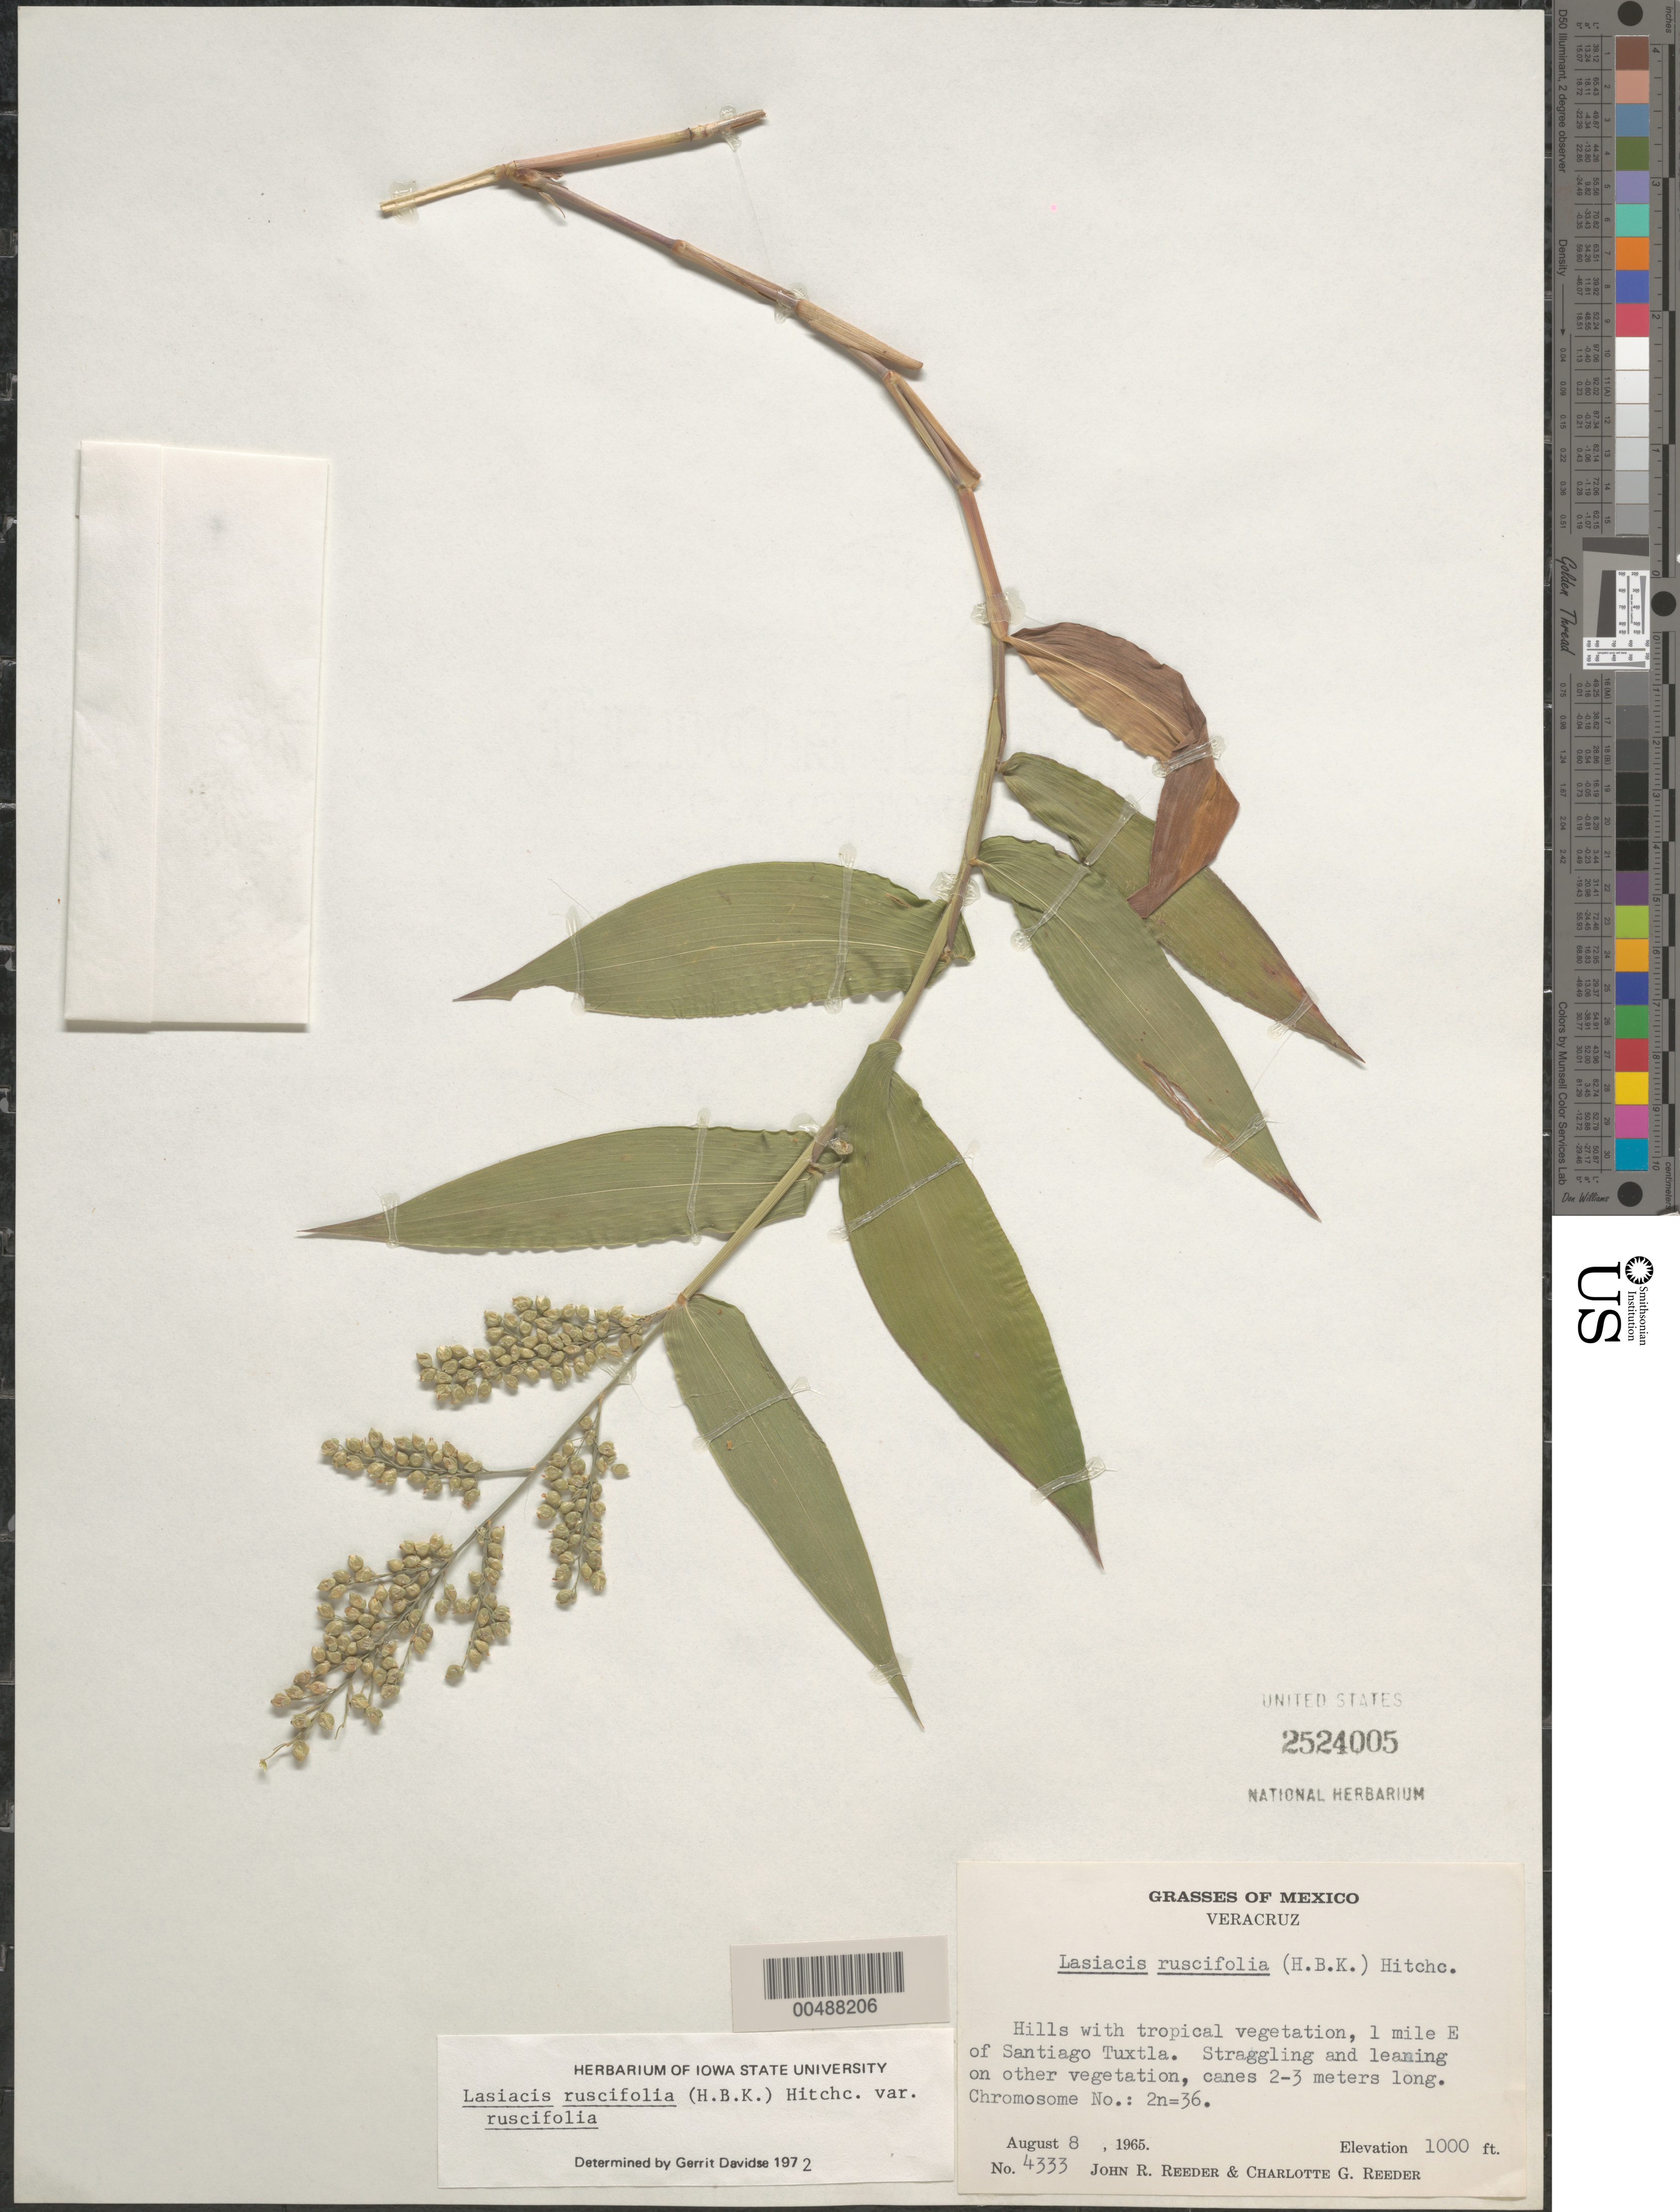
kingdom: Plantae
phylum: Tracheophyta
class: Liliopsida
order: Poales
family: Poaceae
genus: Lasiacis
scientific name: Lasiacis ruscifolia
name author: (Kunth) Hitchc.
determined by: Davidse, Gerrit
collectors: J. R. Reeder & C. G. Reeder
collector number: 4333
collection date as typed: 8 Aug 1965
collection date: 1965-08-08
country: Mexico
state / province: Veracruz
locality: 1 mi E of Santiago Tuxtla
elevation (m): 305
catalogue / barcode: US 2524005